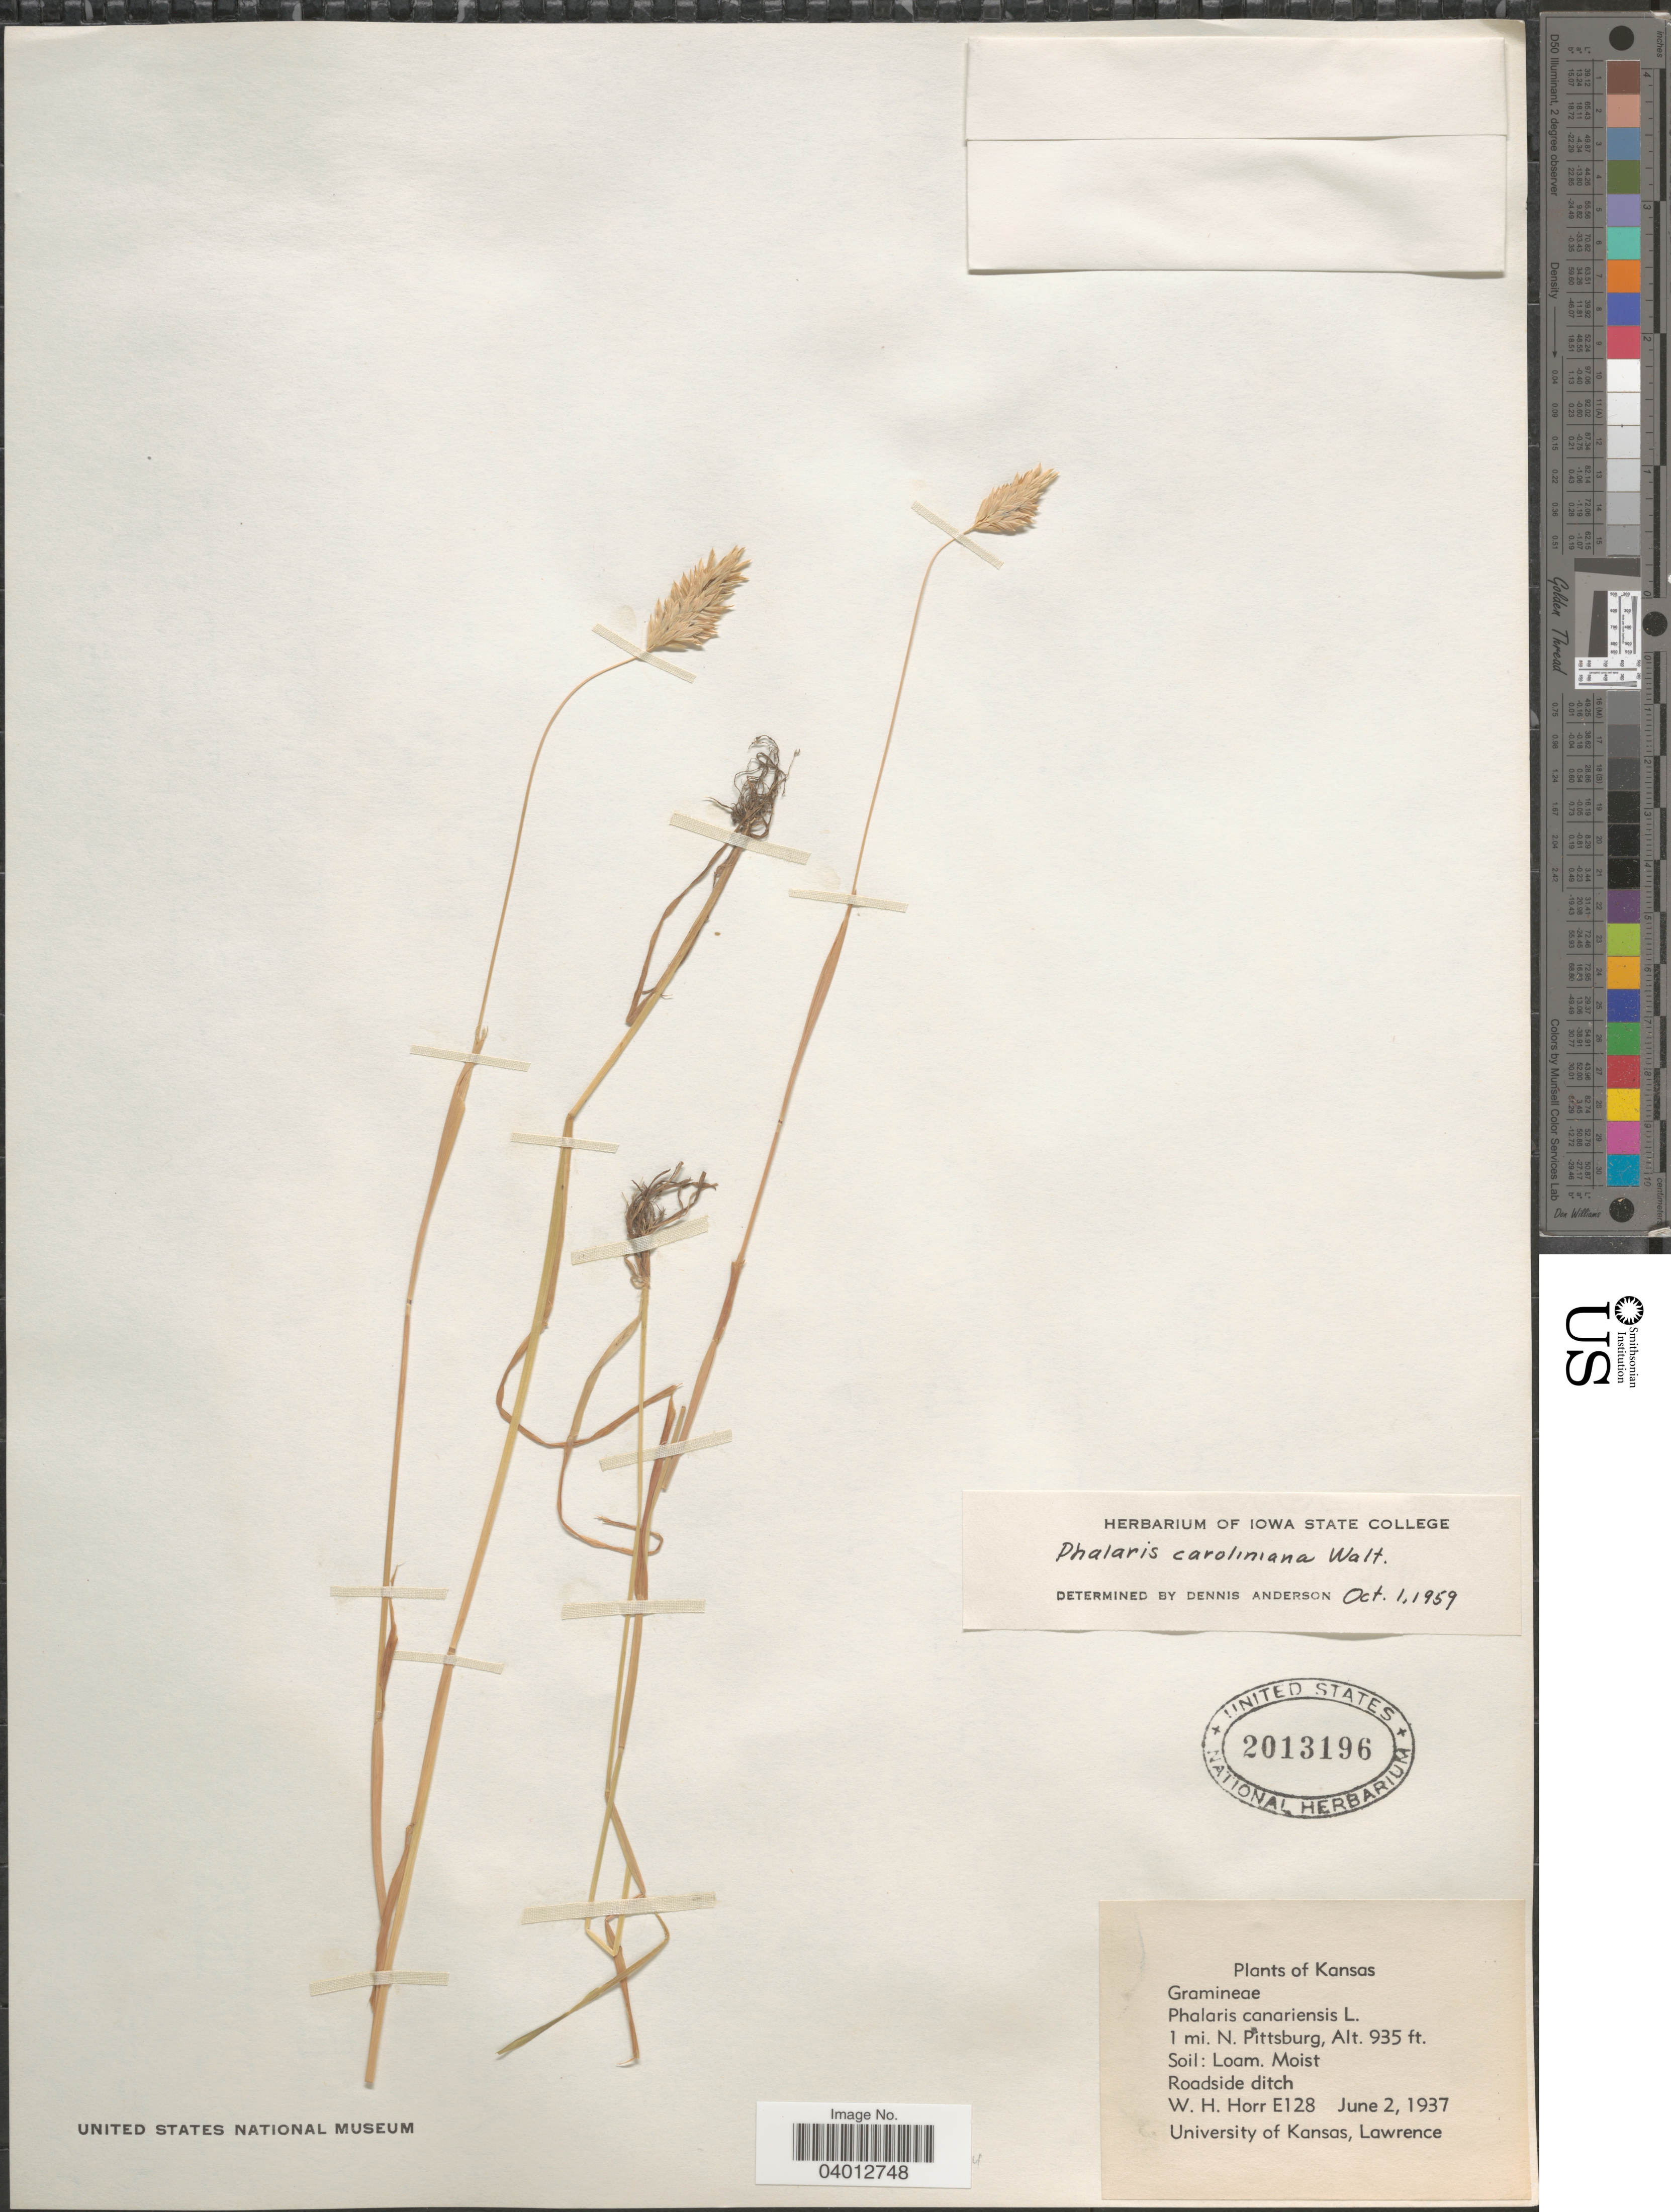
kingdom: Plantae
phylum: Tracheophyta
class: Liliopsida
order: Poales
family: Poaceae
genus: Phalaris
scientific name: Phalaris canariensis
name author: L.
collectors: W. H. Horr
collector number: E128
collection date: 1937-06-02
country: United States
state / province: Kansas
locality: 1 mi. N. Pittsburg.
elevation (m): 285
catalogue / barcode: US 2013196